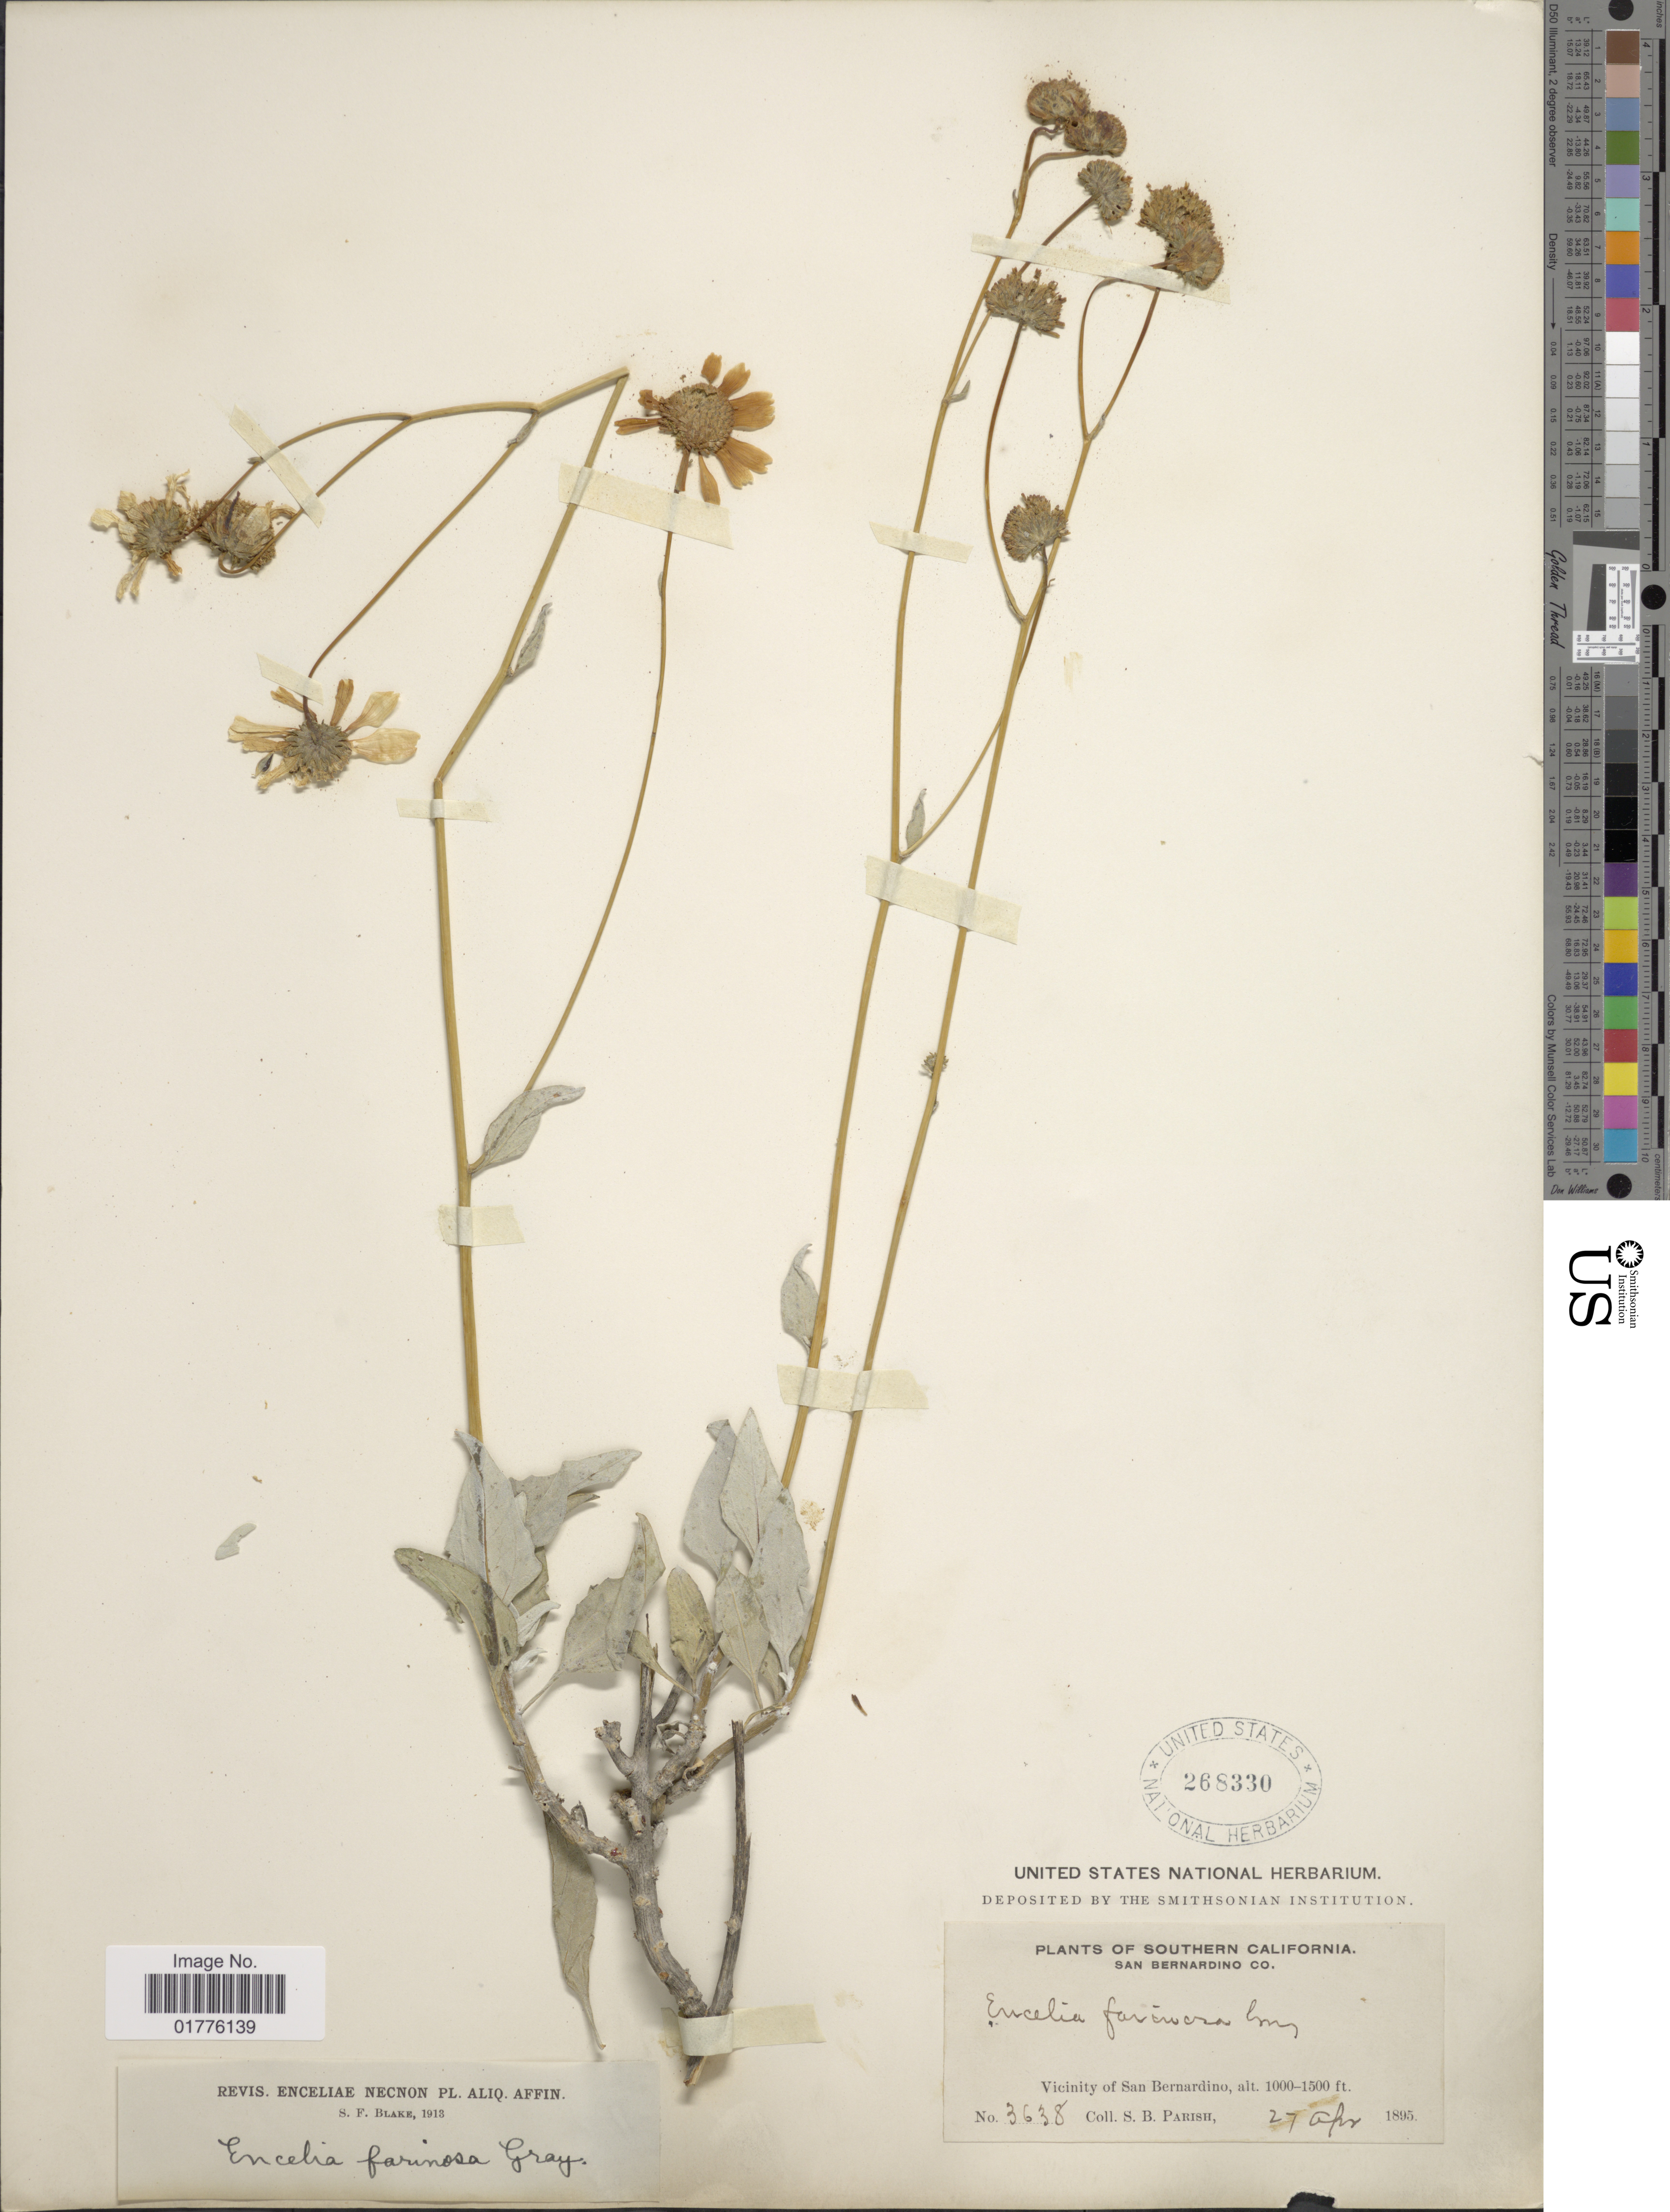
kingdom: Plantae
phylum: Tracheophyta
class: Magnoliopsida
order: Asterales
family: Asteraceae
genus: Encelia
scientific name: Encelia farinosa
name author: A. Gray ex Torr. in Emory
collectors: S. B. Parish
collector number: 3638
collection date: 1895-04-27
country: United States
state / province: California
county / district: San Bernardino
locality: SouthernCalifornia. San Bernardino Co. Vicinity of San Bernardino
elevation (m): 305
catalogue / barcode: US 268330